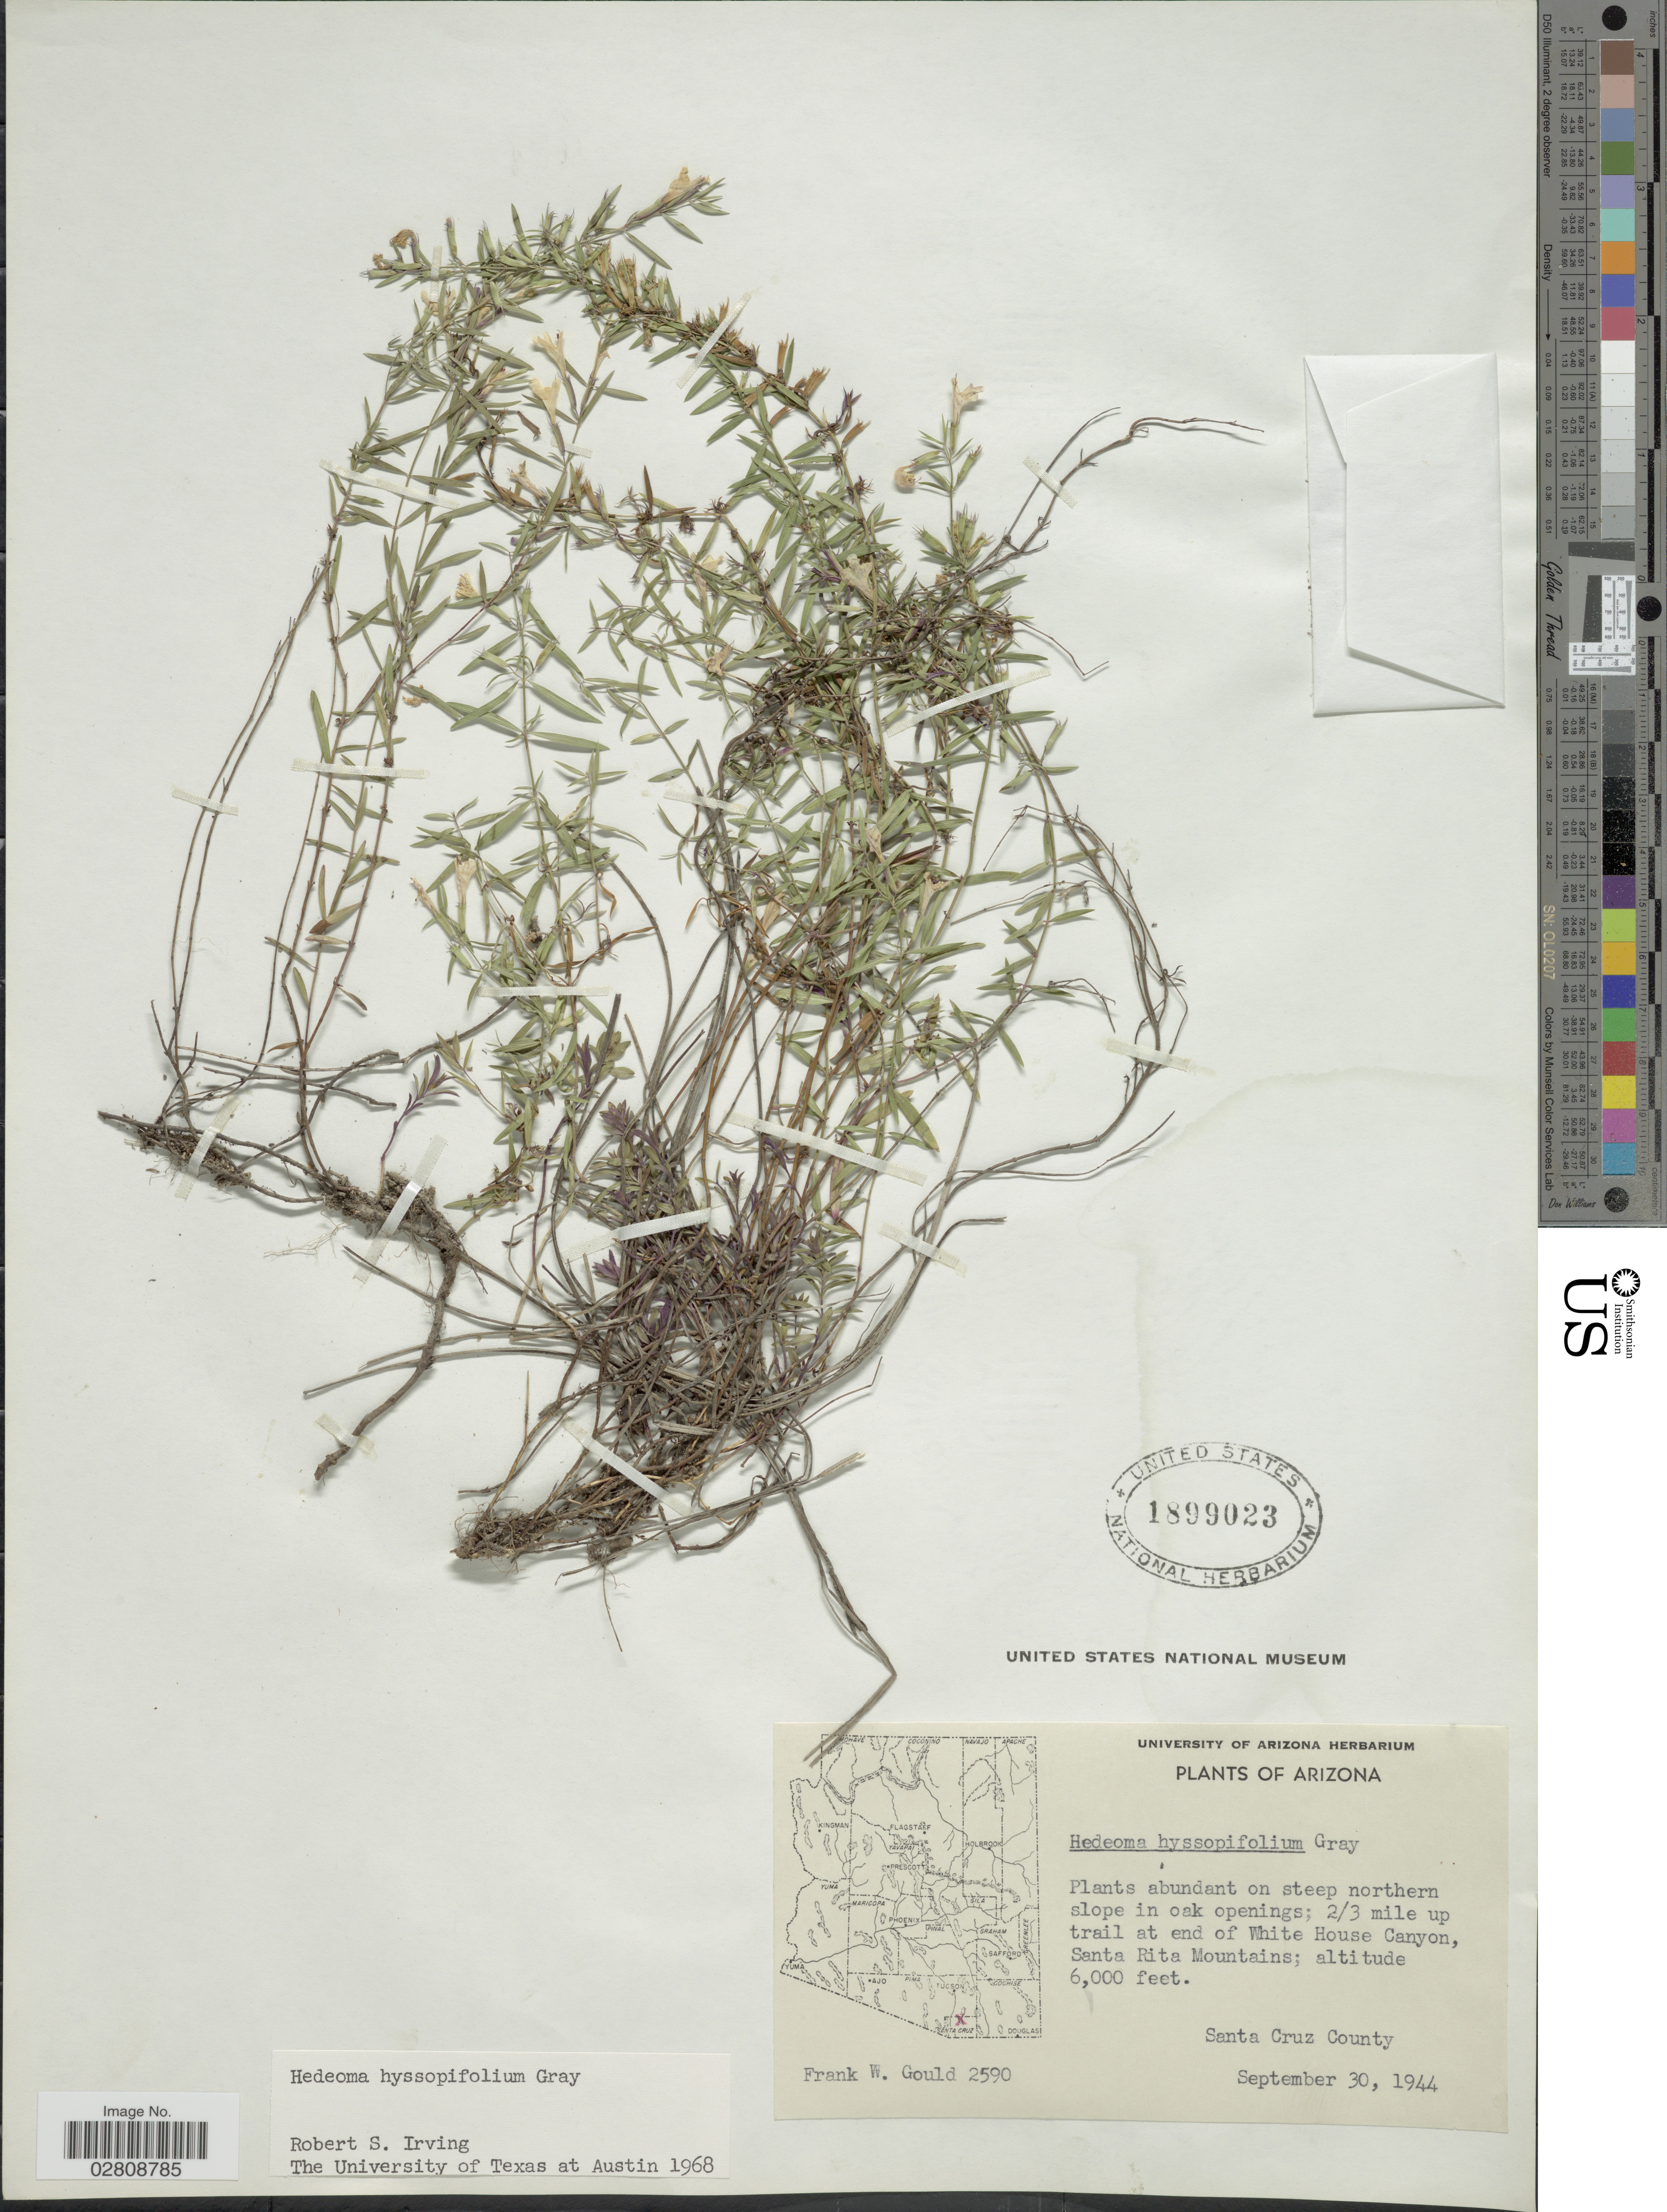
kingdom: Plantae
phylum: Tracheophyta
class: Magnoliopsida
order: Lamiales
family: Lamiaceae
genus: Hedeoma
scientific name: Hedeoma hyssopifolia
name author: A. Gray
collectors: F. W. Gould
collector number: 2590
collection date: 1944-09-30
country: United States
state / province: Arizona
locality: Plants abundant on steep northern slope in oak opening; 2/3 mile up trail at end of White House Canyon, Santa Rita Mountains, Santa Cruz County.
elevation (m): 1829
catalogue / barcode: US 1899023